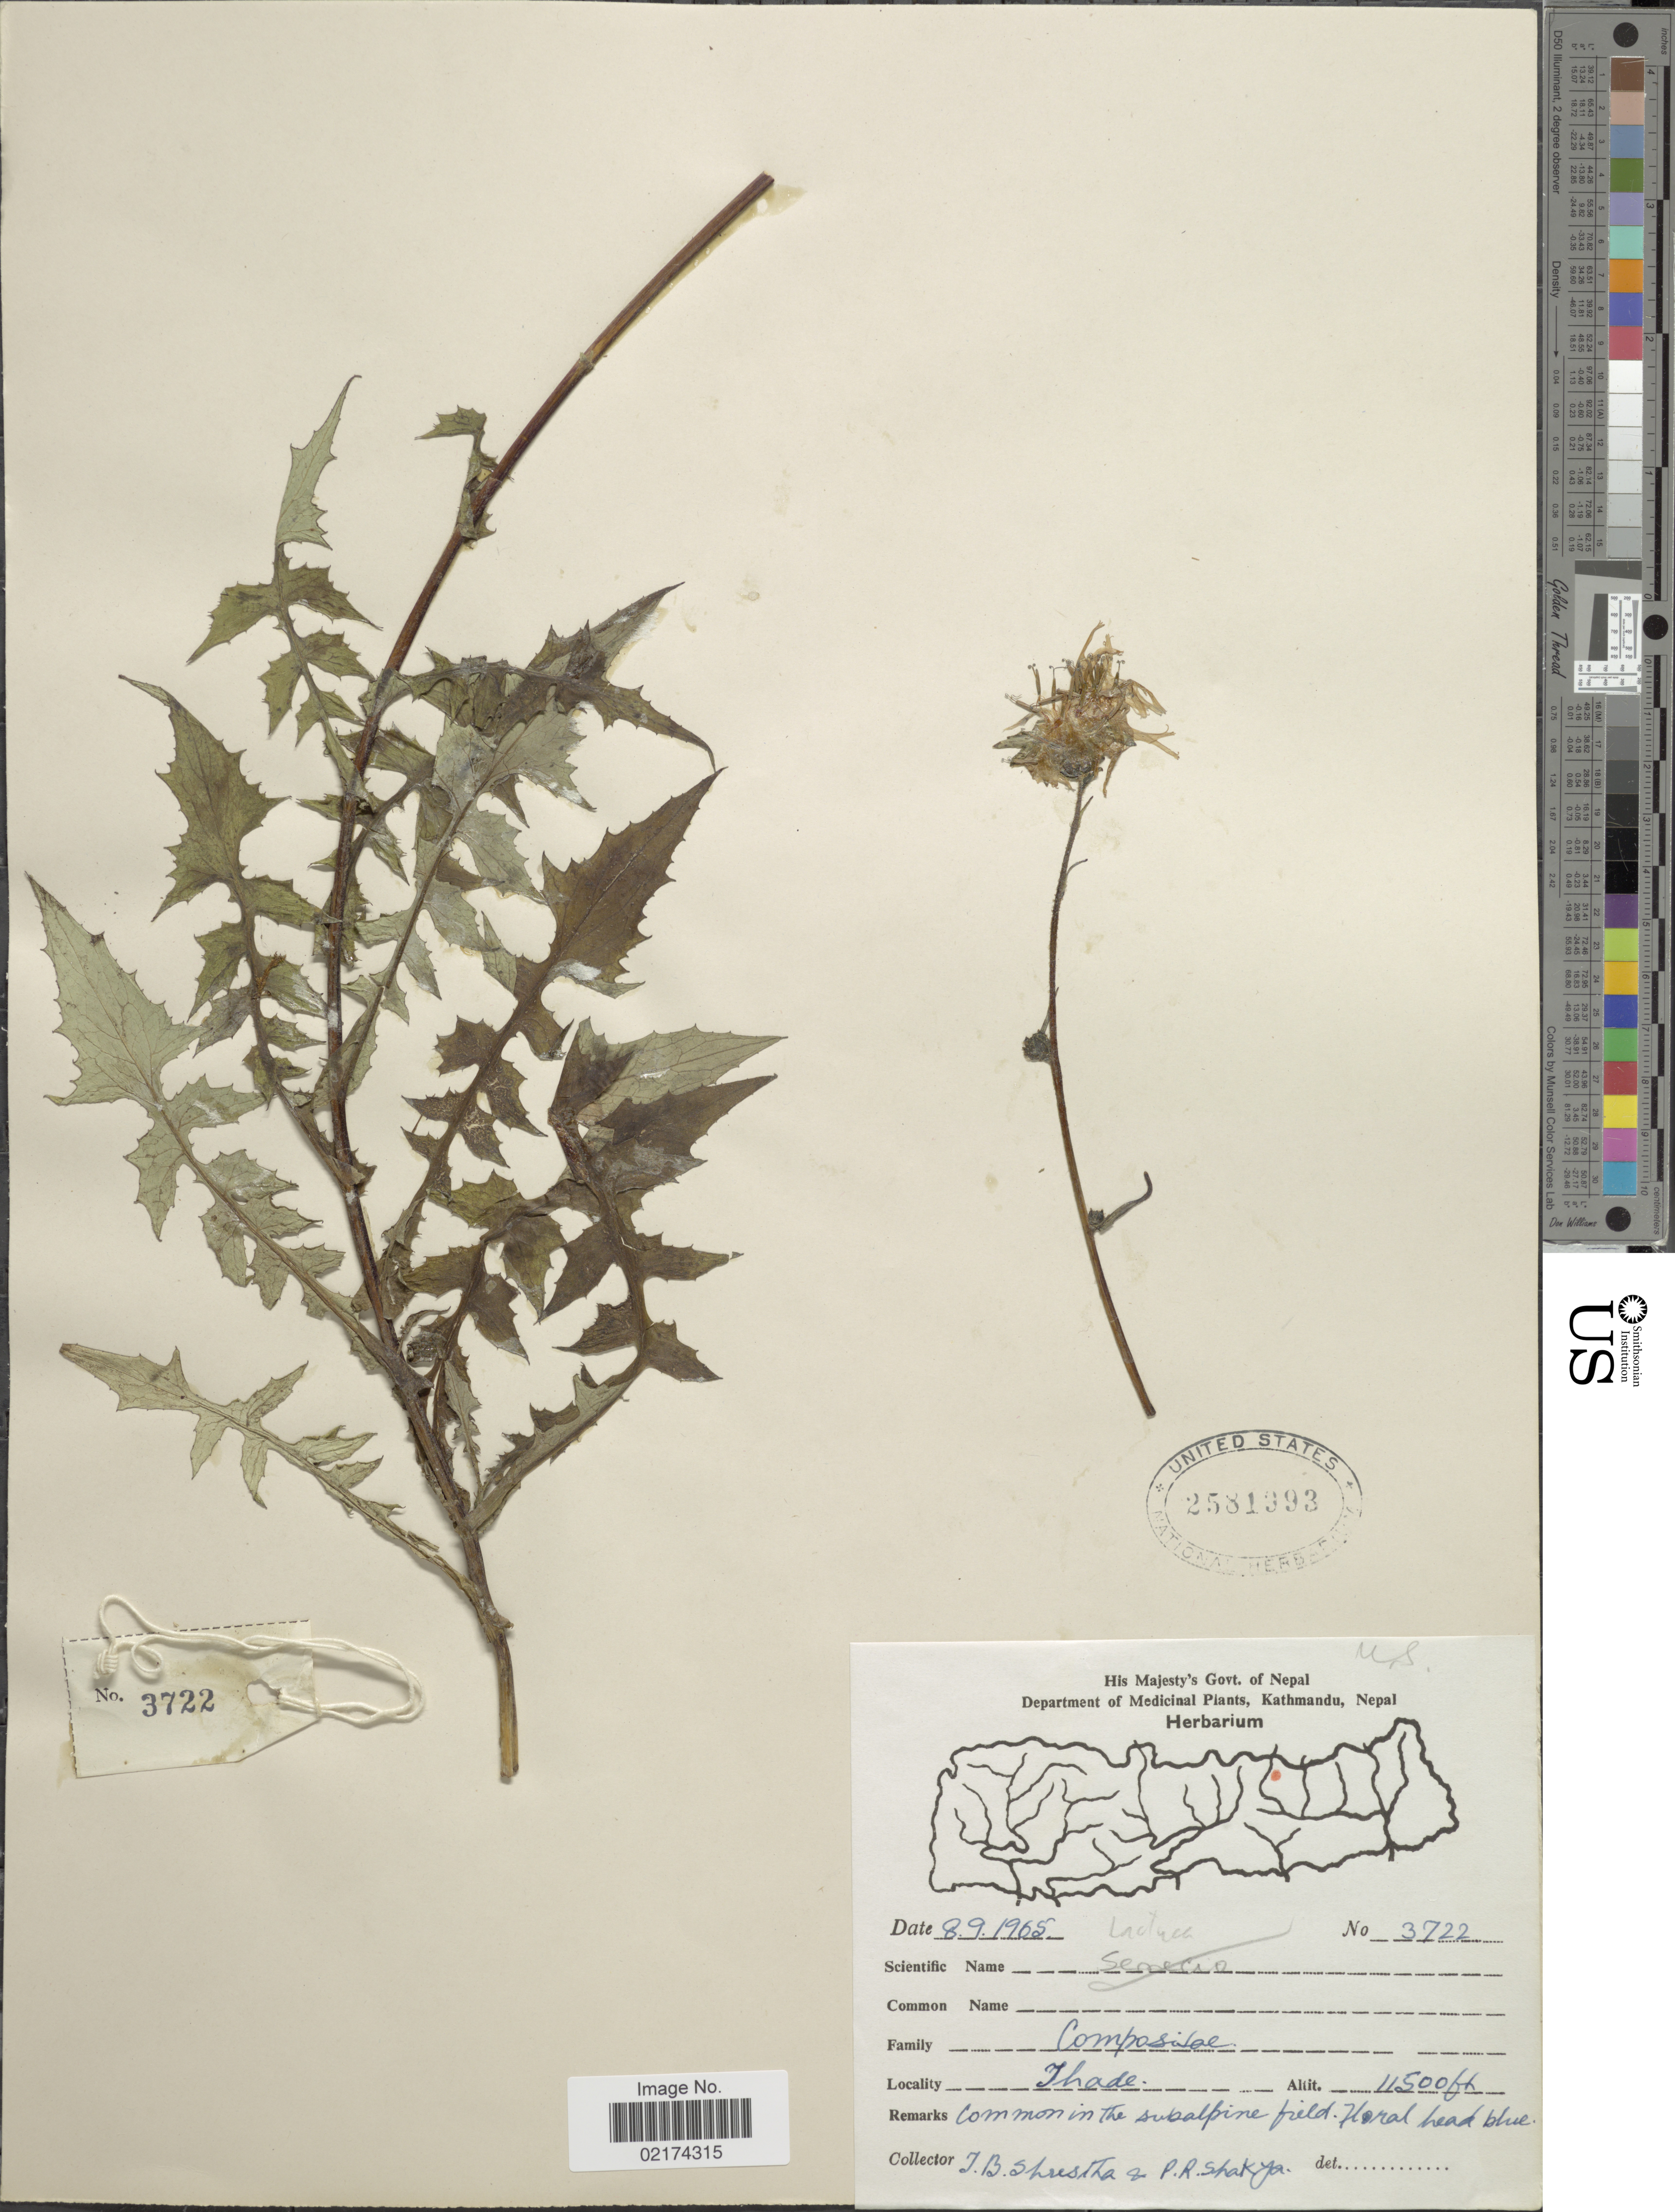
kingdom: Plantae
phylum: Tracheophyta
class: Magnoliopsida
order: Asterales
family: Asteraceae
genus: Lactuca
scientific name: Lactuca sp.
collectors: T. B. Shrestha & P. Shakya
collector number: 3722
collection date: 1965-09-08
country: Nepal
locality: Jhade [interpreted]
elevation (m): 3505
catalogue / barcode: US 2581993